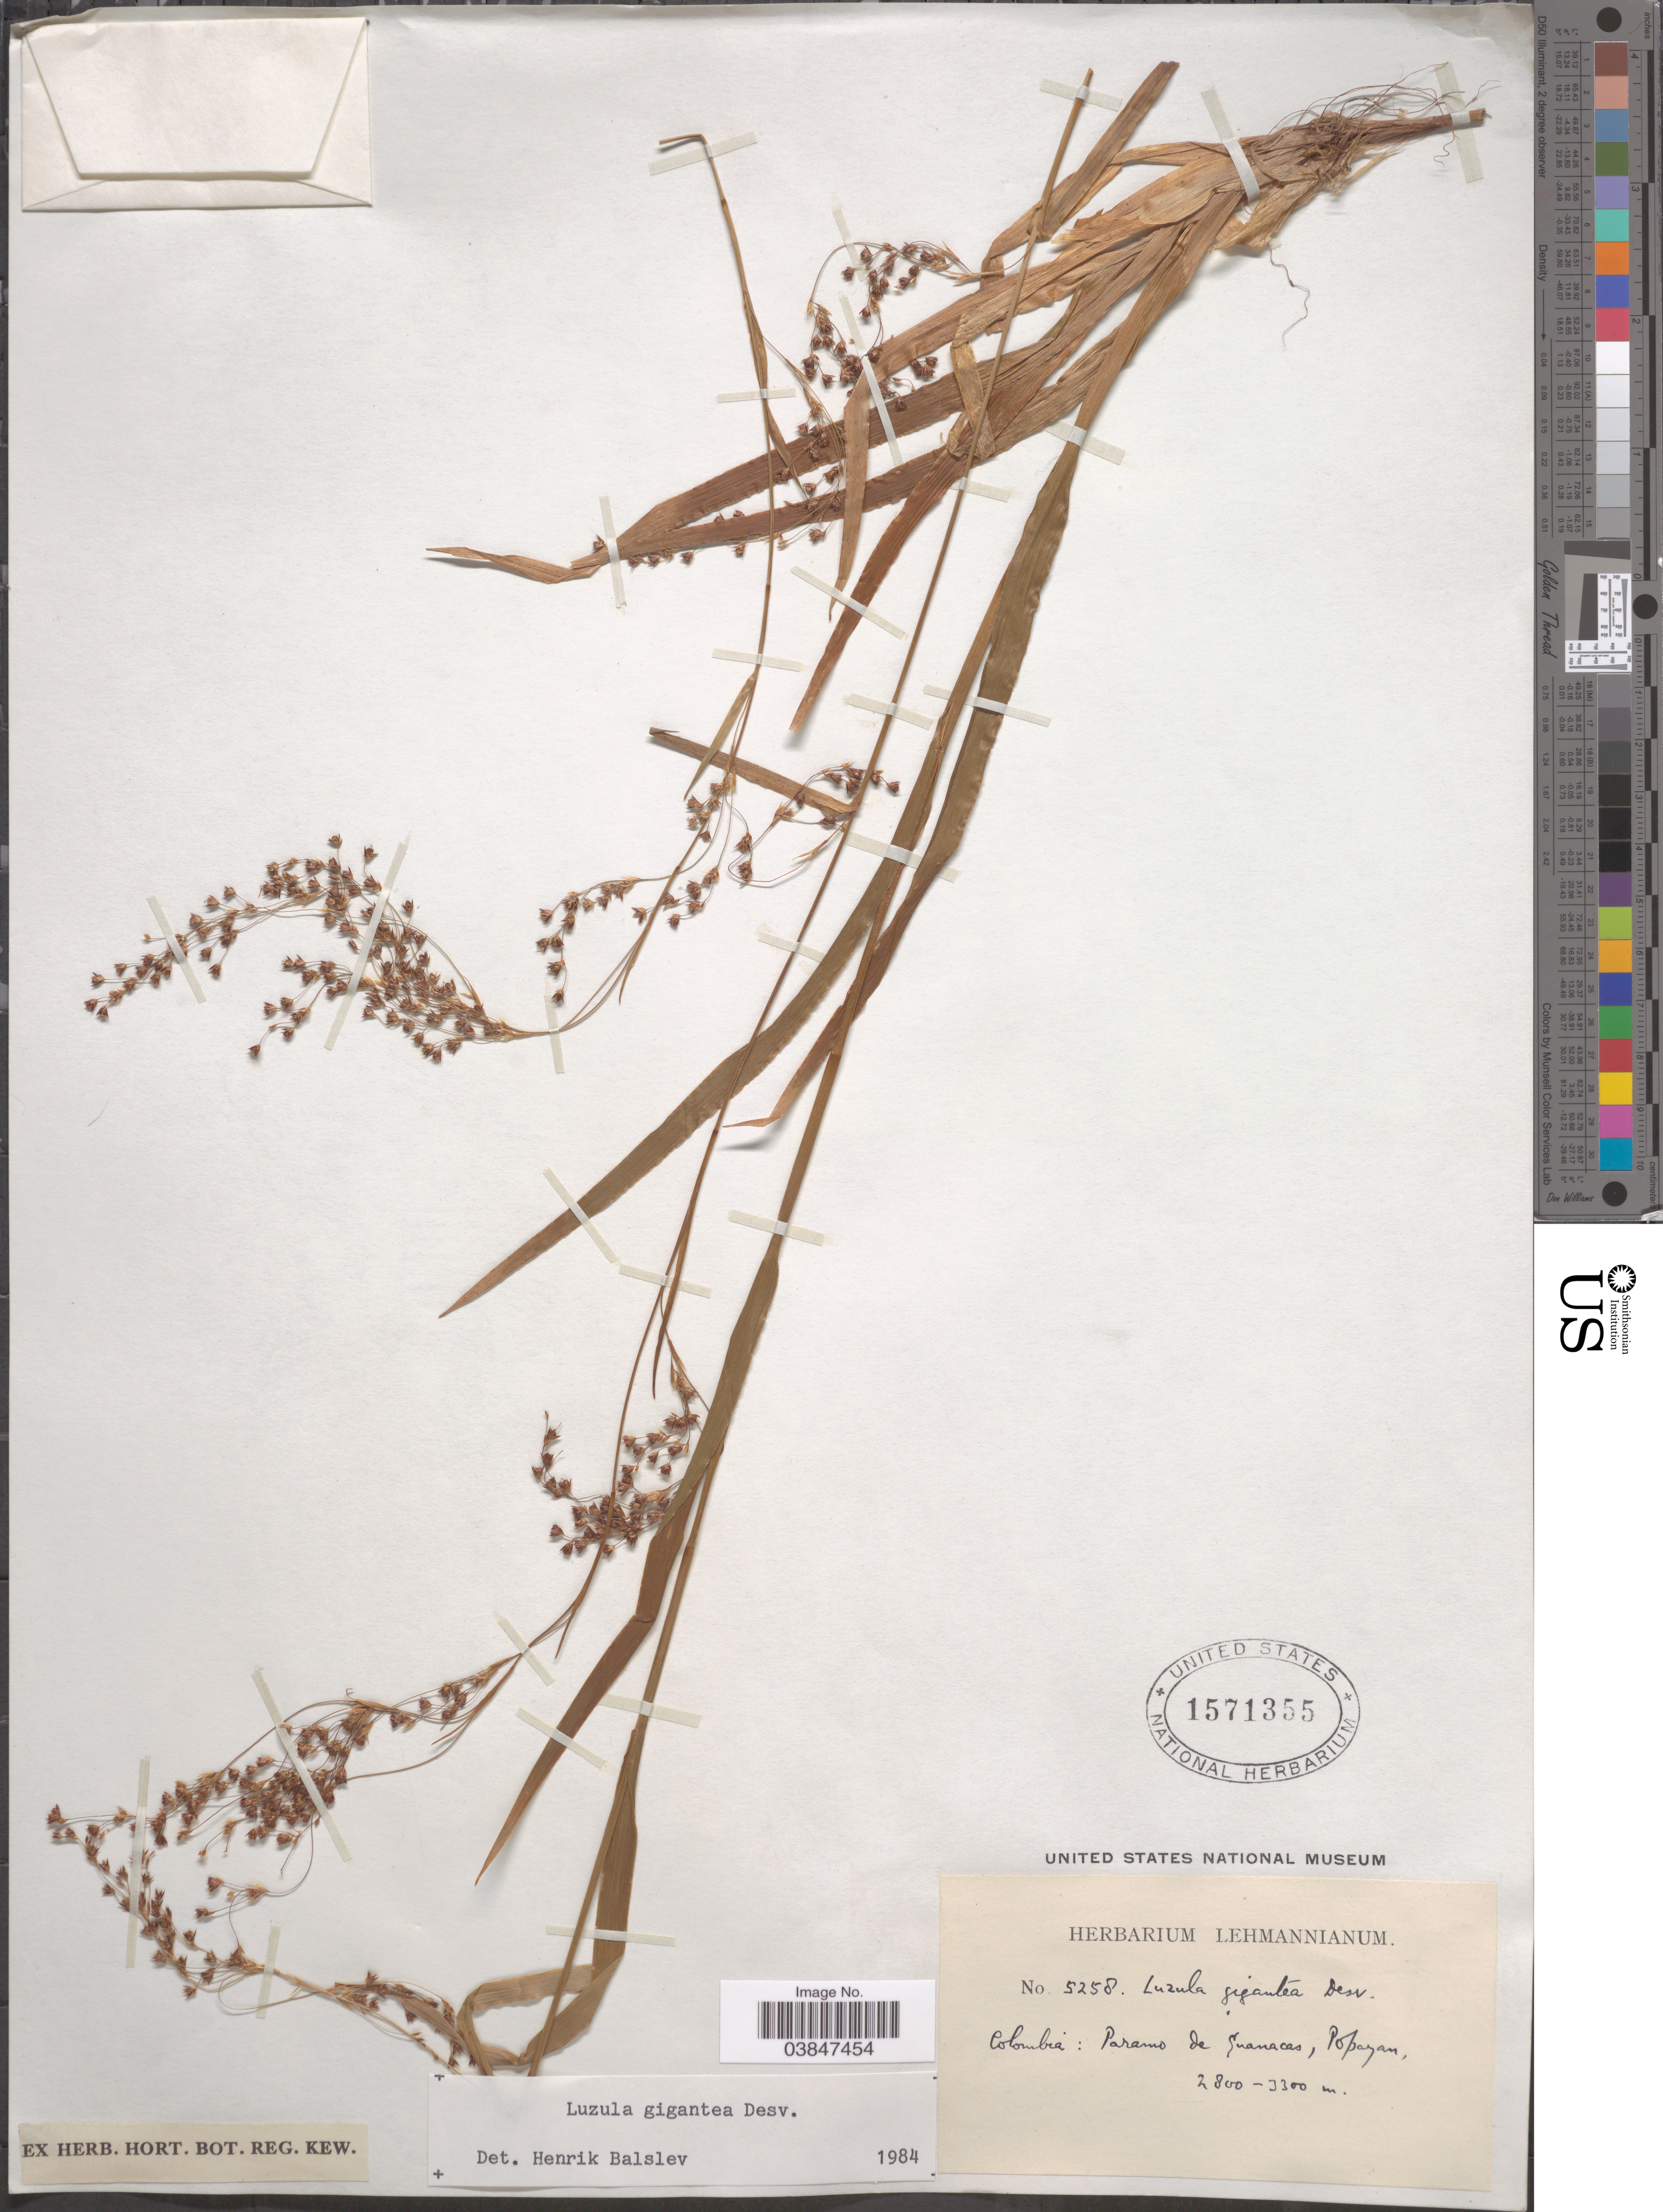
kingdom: Plantae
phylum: Tracheophyta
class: Liliopsida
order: Poales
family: Juncaceae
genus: Luzula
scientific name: Luzula gigantea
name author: Desv.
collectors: ex herb. Lehmannianum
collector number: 5258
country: Colombia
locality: Paramo de Guanacas, Popayan.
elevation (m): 2800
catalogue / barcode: US 1571355